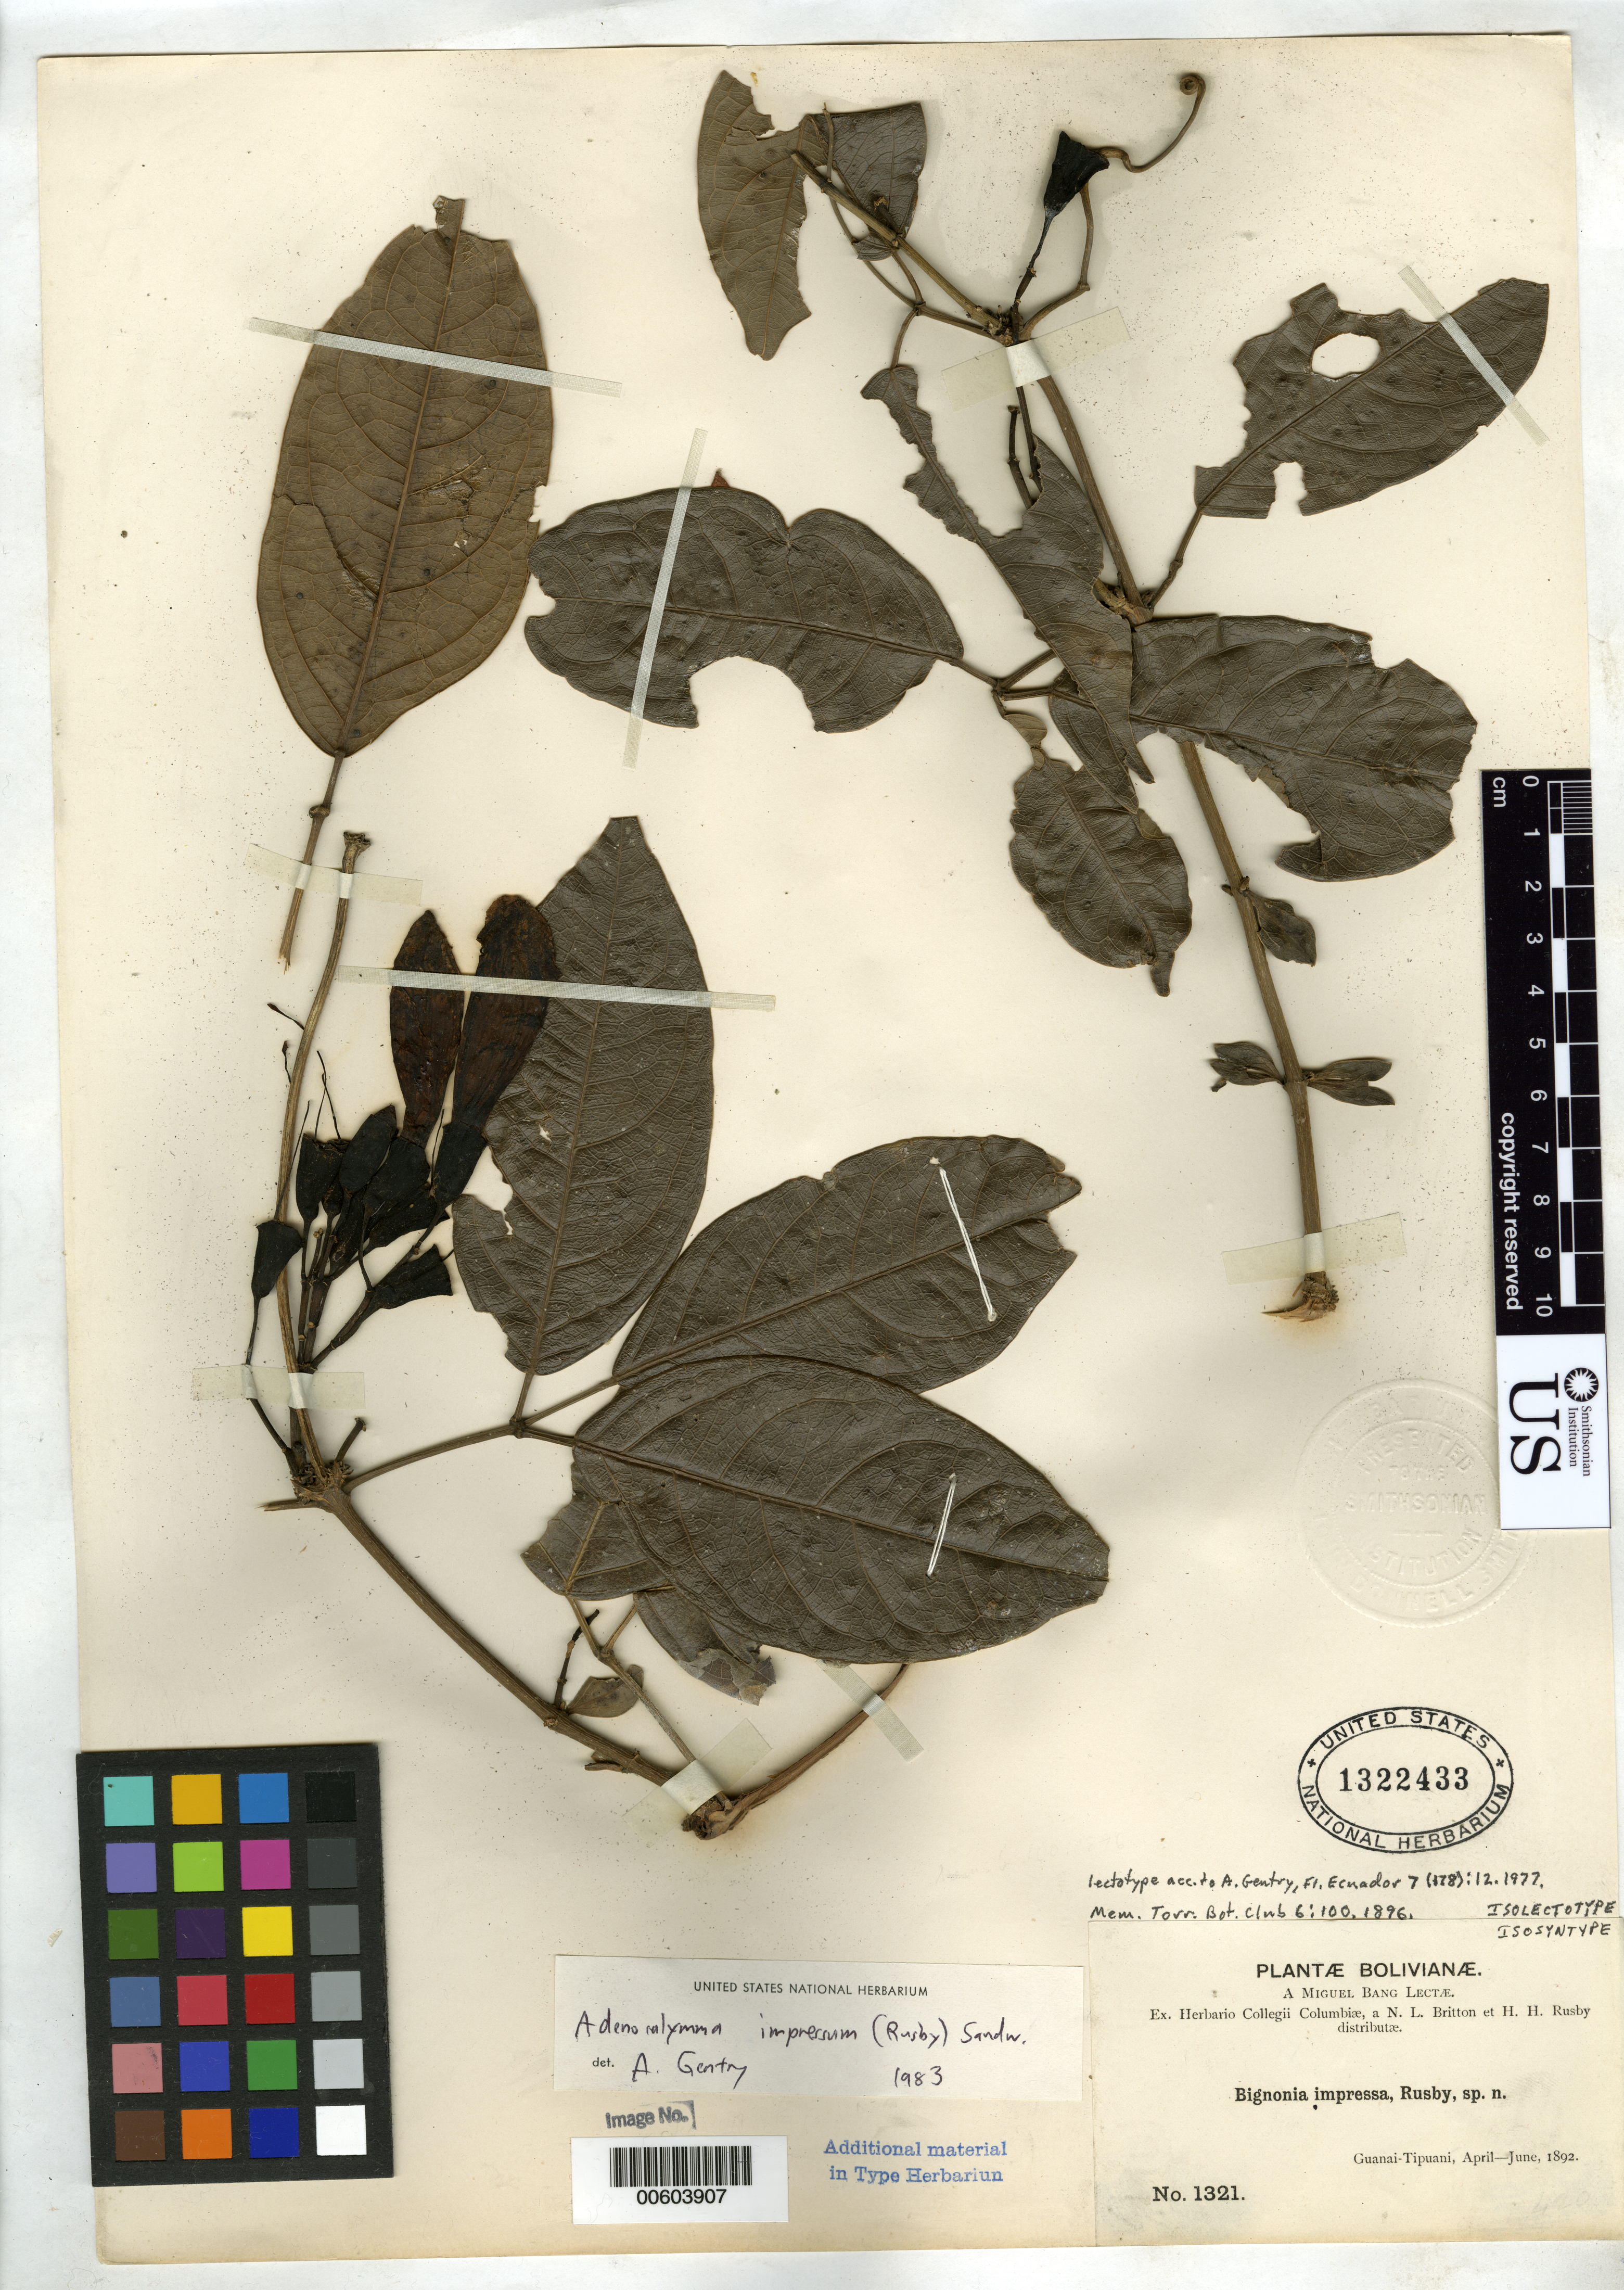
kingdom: Plantae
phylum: Tracheophyta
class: Magnoliopsida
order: Lamiales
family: Bignoniaceae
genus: Bignonia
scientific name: Bignonia impressa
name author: Rusby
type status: Isolectotype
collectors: M. Bang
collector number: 1321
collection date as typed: Apr 1892 to -- Jun 1982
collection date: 1892-04/1982-06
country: Bolivia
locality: Guanai, Tipuani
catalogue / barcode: US 1322433